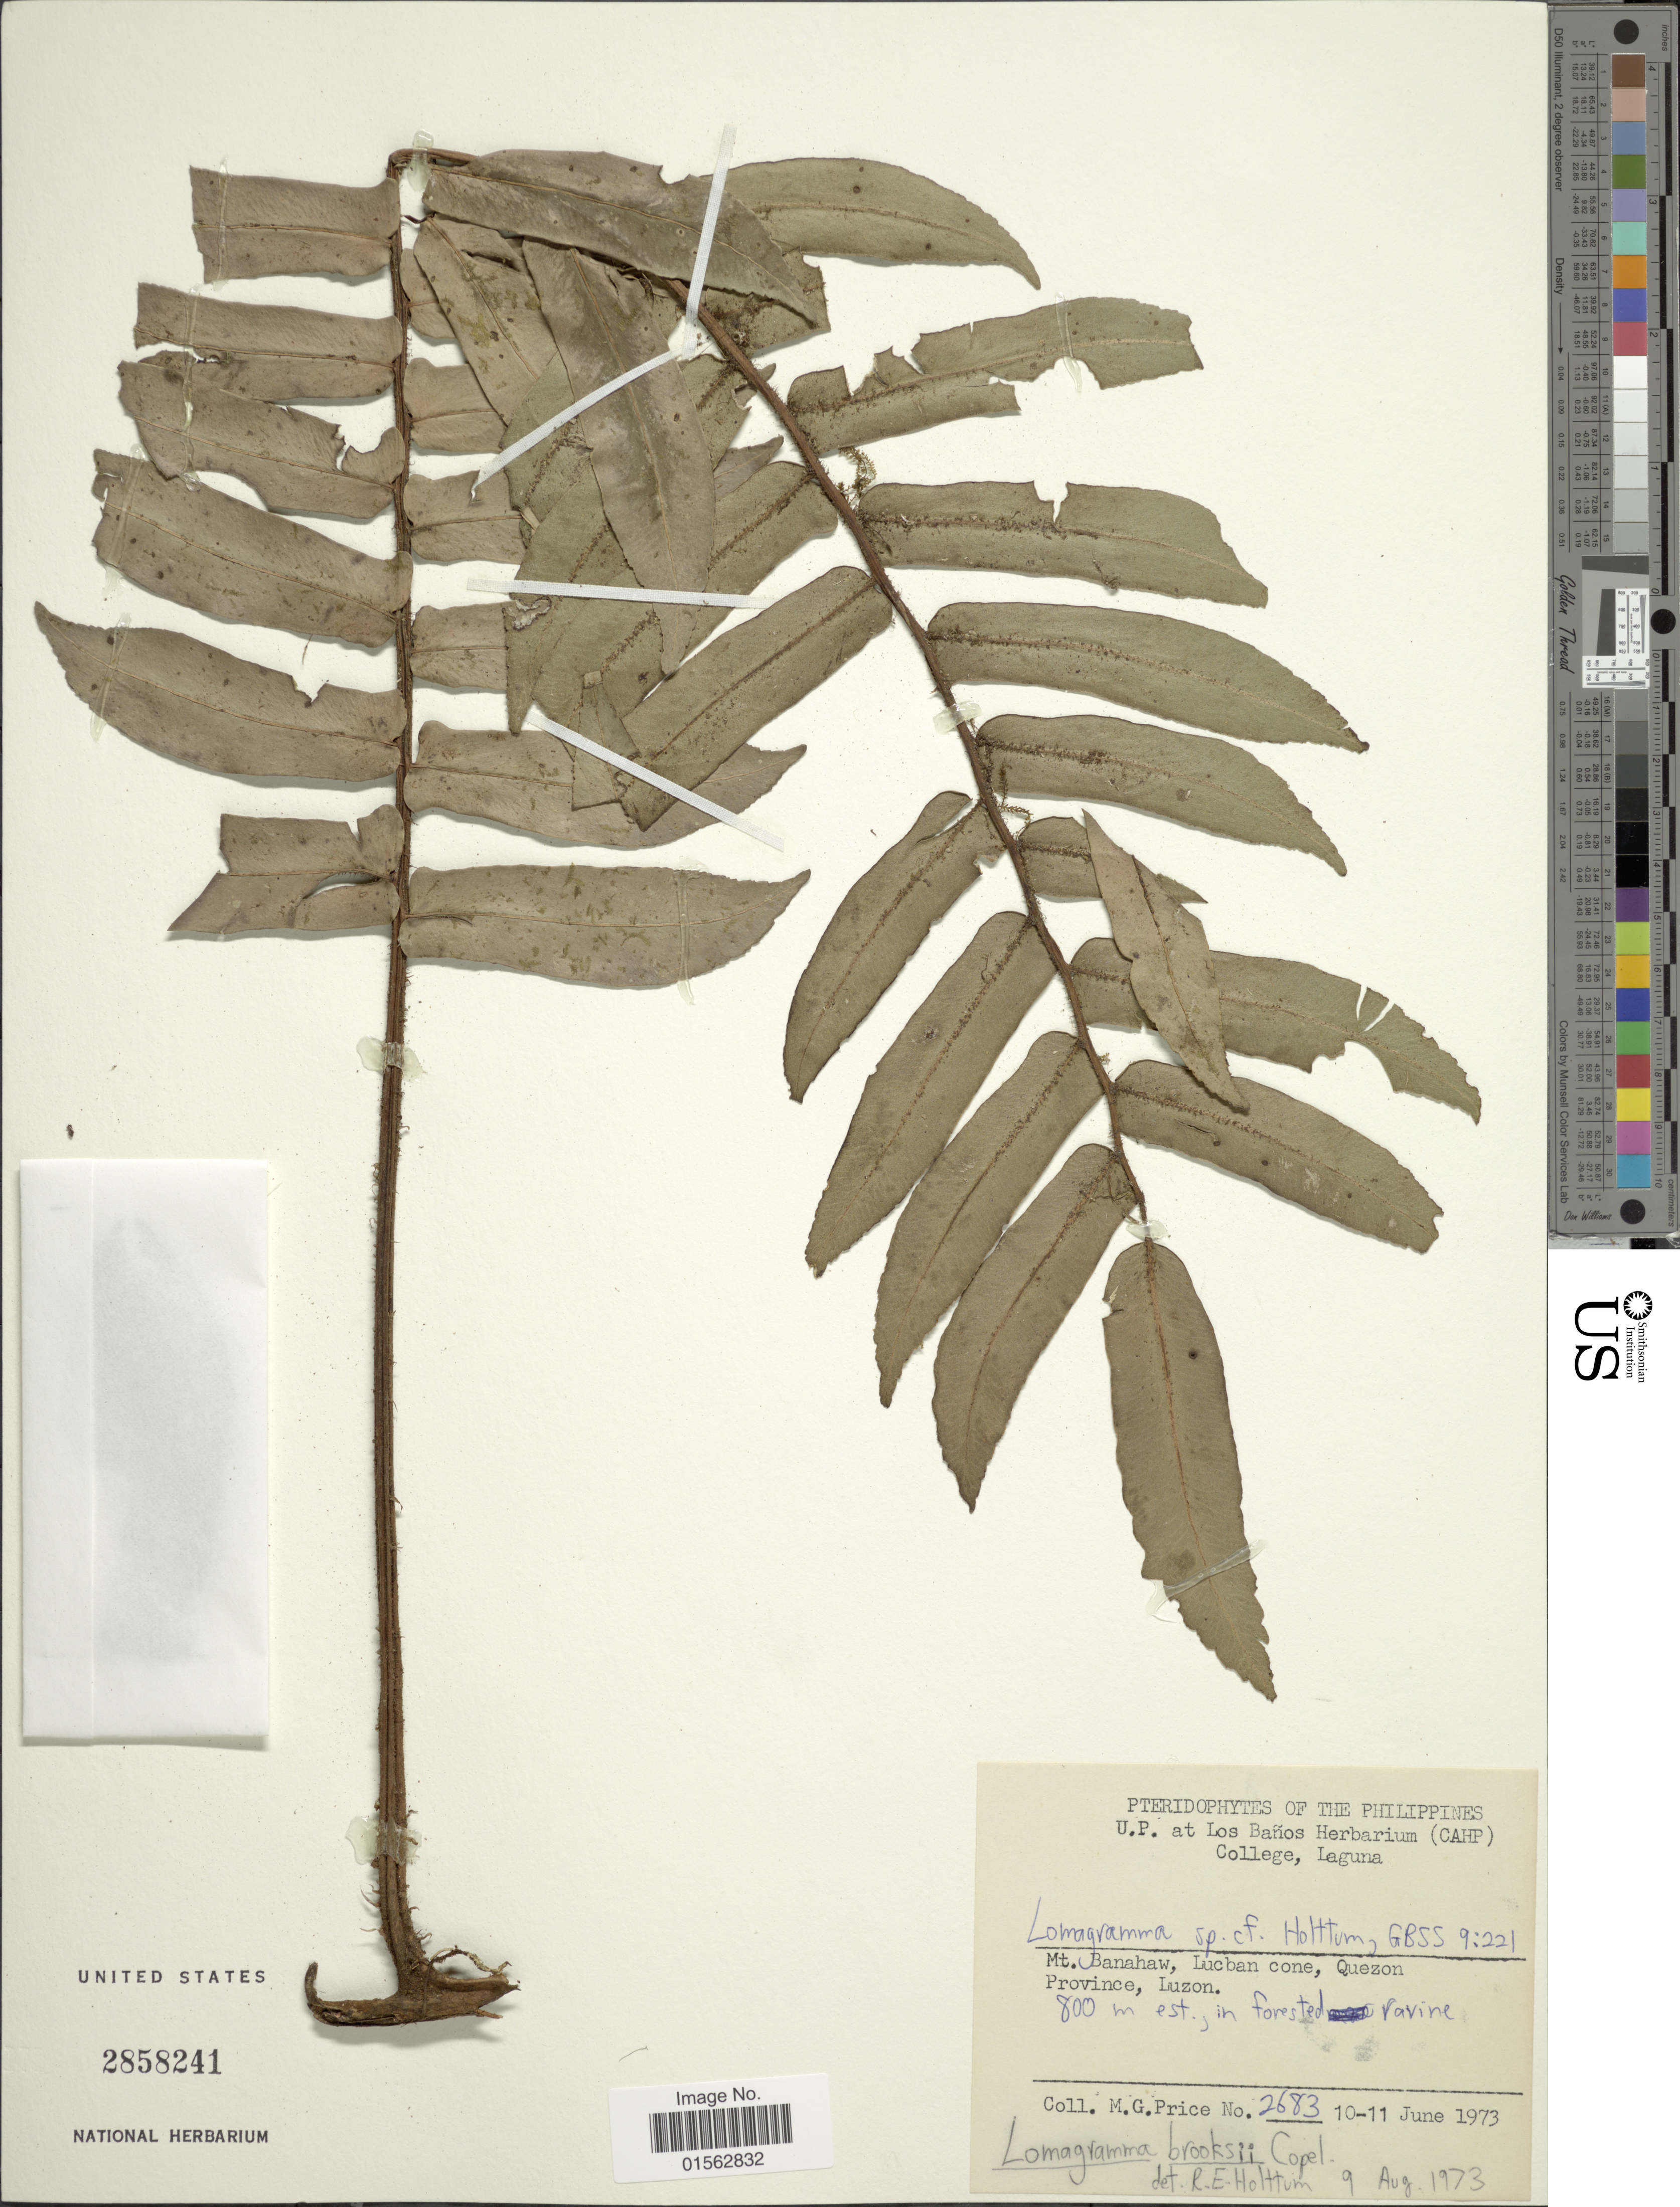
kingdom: Plantae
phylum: Tracheophyta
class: Polypodiopsida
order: Polypodiales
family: Dryopteridaceae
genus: Lomagramma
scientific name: Lomagramma brooksii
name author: Copel.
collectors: M. G. Price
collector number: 2683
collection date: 1973-06-10/1973-06-11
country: Philippines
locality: Mt. banahaw, Lucban cone, Quezon, Province, Luzon, in forested ravine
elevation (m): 800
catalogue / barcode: US 2858241